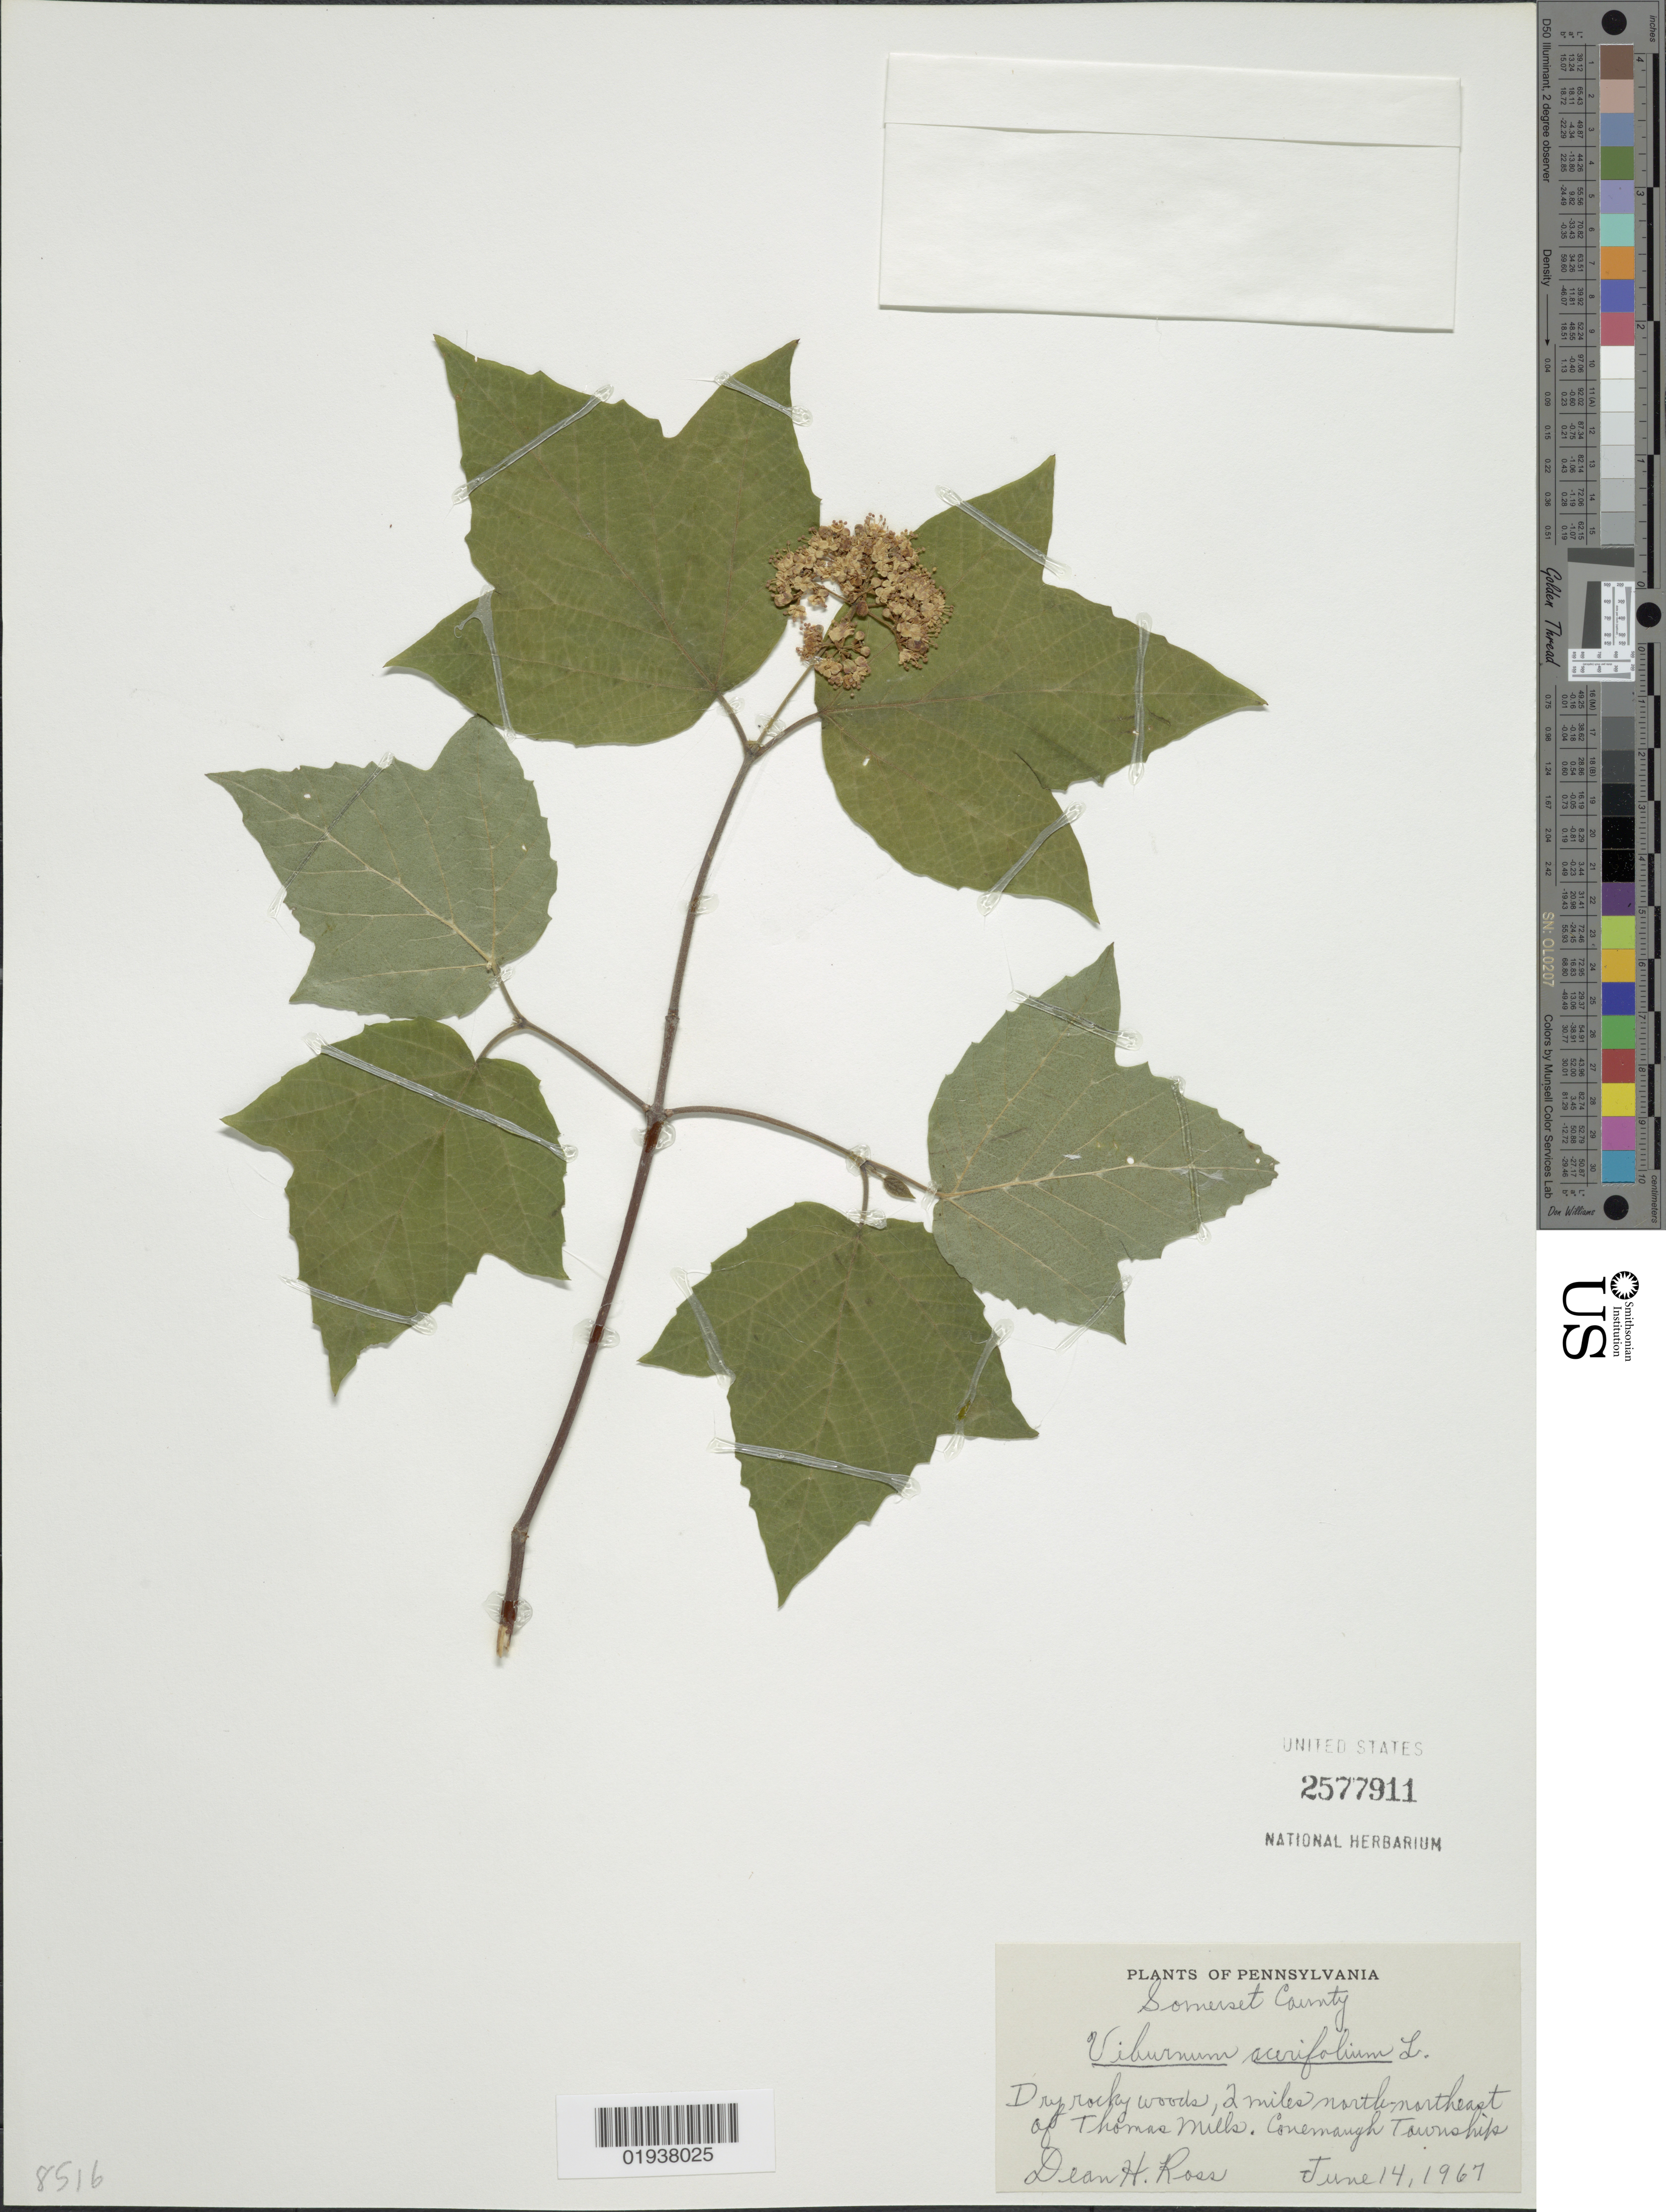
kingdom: Plantae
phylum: Tracheophyta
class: Magnoliopsida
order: Dipsacales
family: Viburnaceae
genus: Viburnum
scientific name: Viburnum acerifolium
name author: L.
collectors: D. Ross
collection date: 1967-06-14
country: United States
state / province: Pennsylvania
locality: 2 miles north-northeast of Thomas Mills. Conemaugh Township.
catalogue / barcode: US 2577911